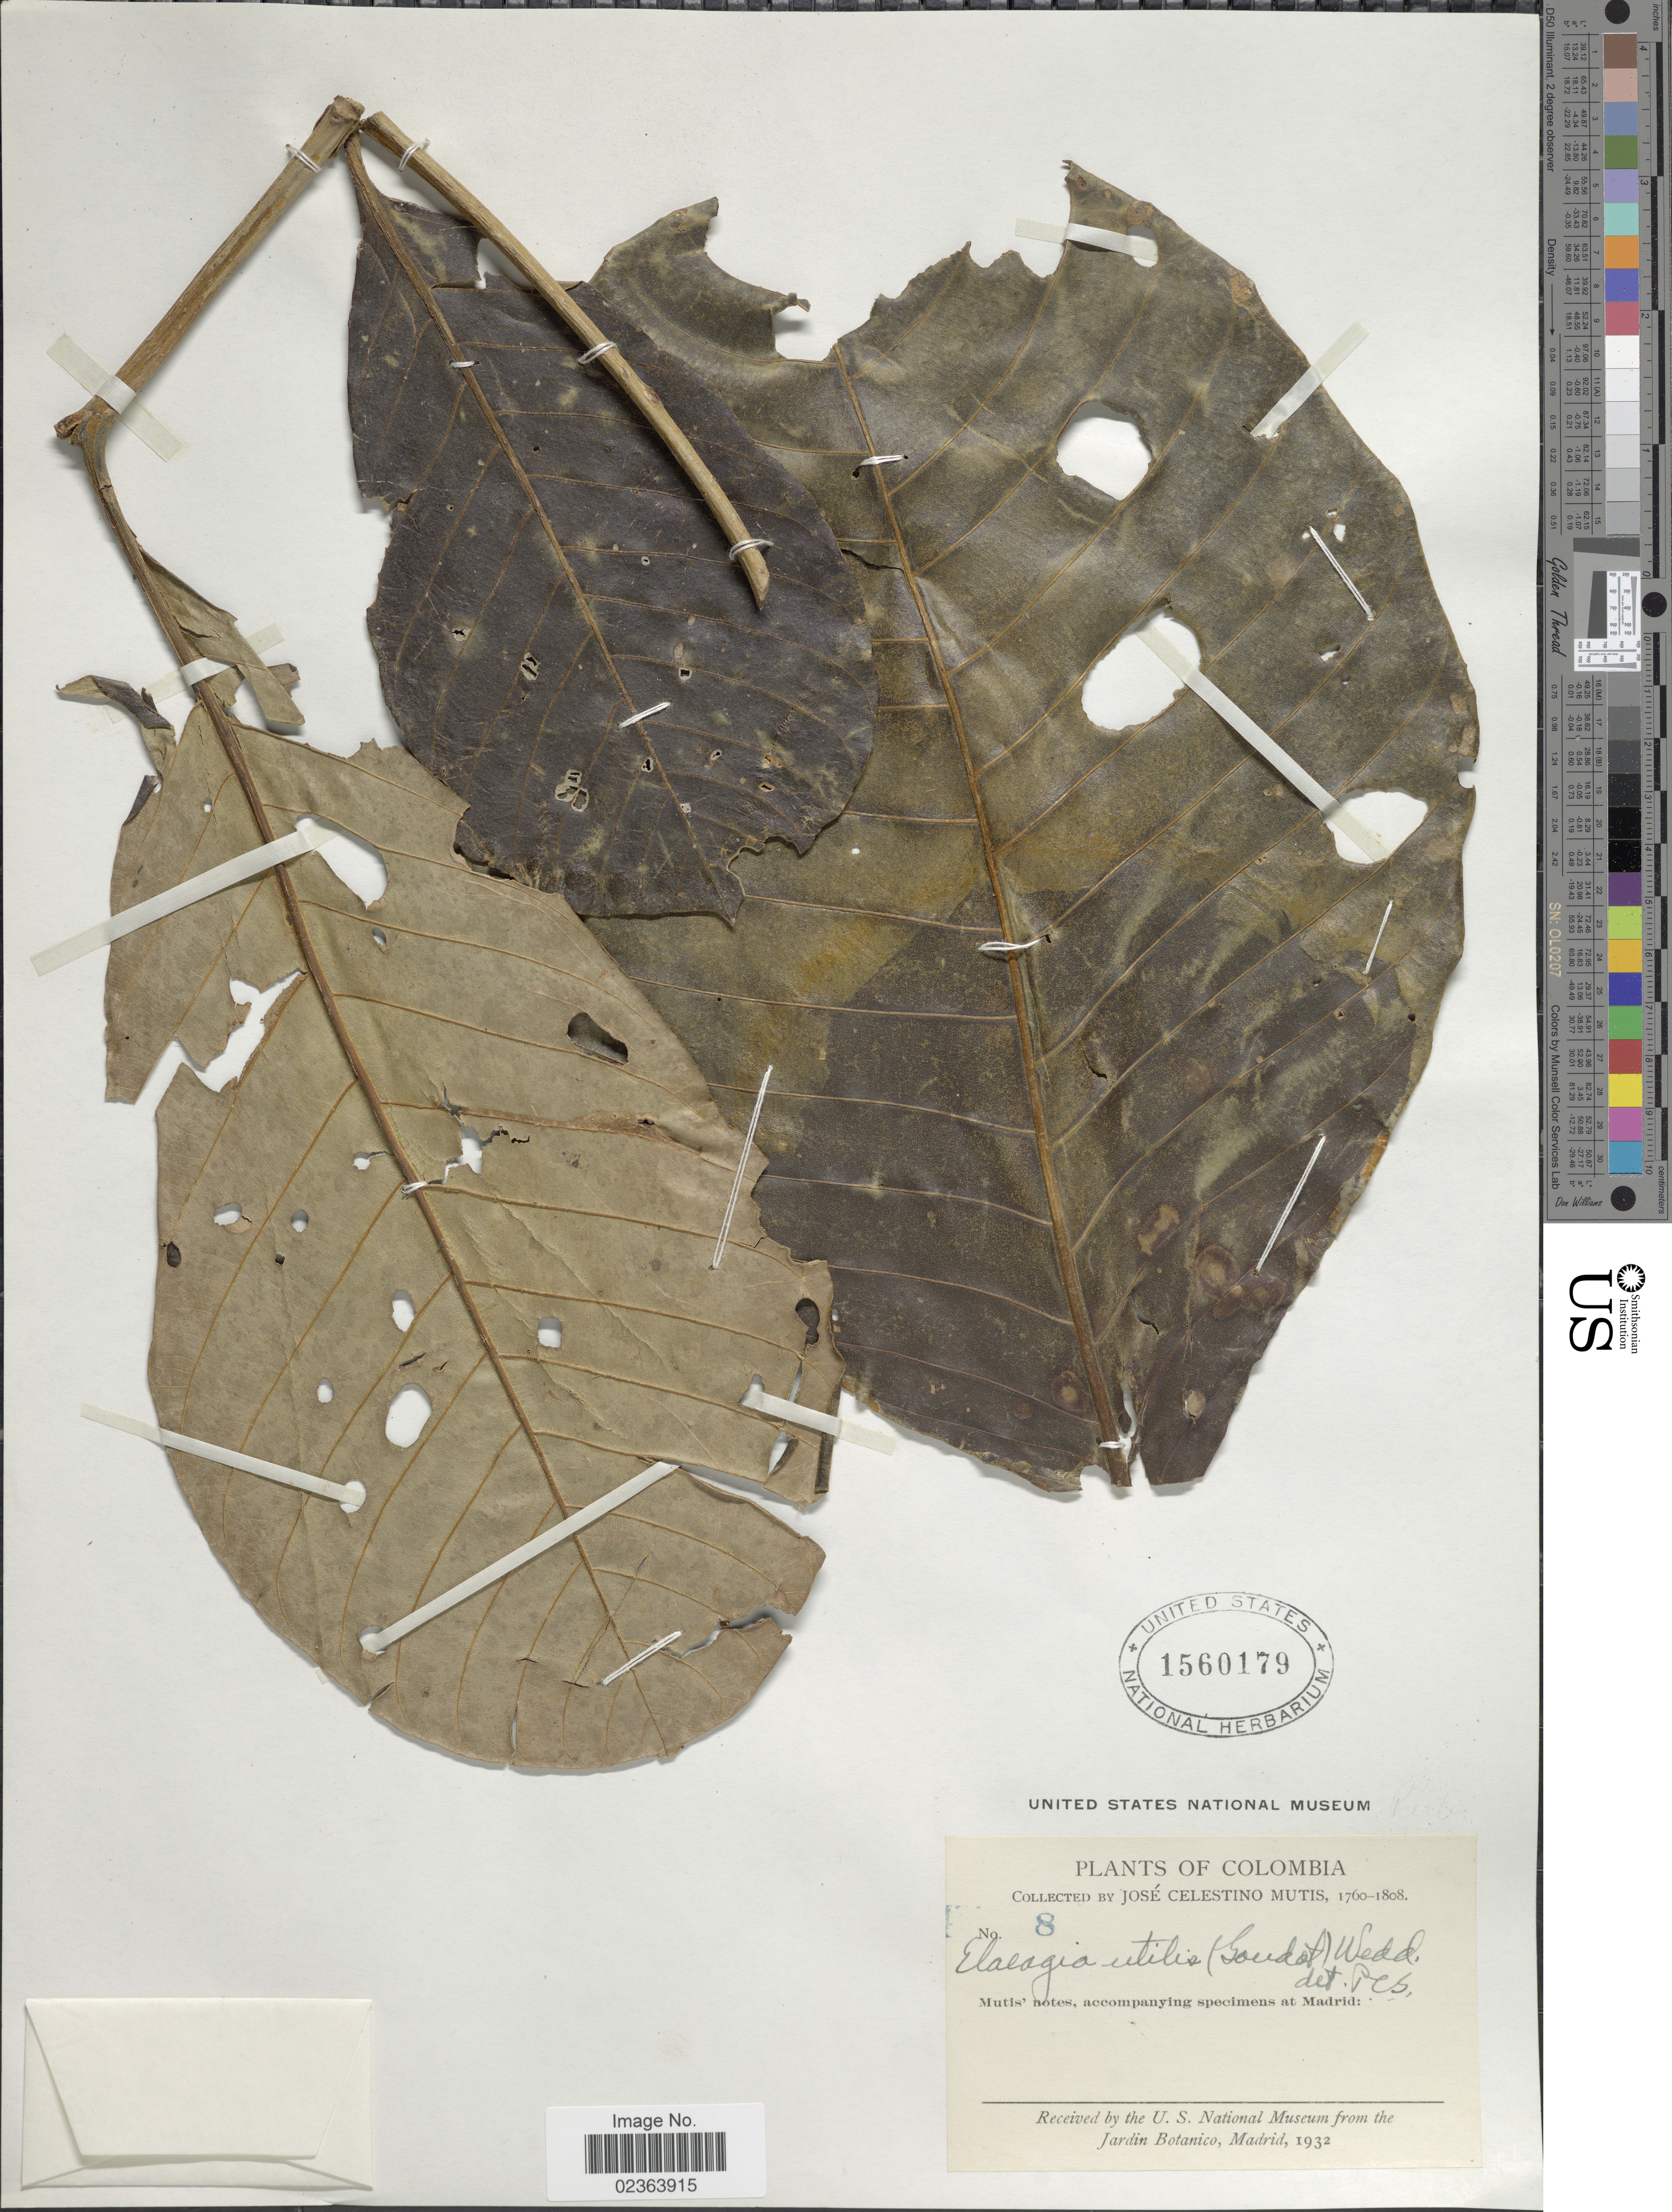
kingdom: Plantae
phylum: Tracheophyta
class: Magnoliopsida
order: Gentianales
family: Rubiaceae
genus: Elaeagia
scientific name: Elaeagia utilis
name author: (Goudot) Wedd.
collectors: J. C. B. Mutis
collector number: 8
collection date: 1760/1808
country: Colombia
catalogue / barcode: US 1560179